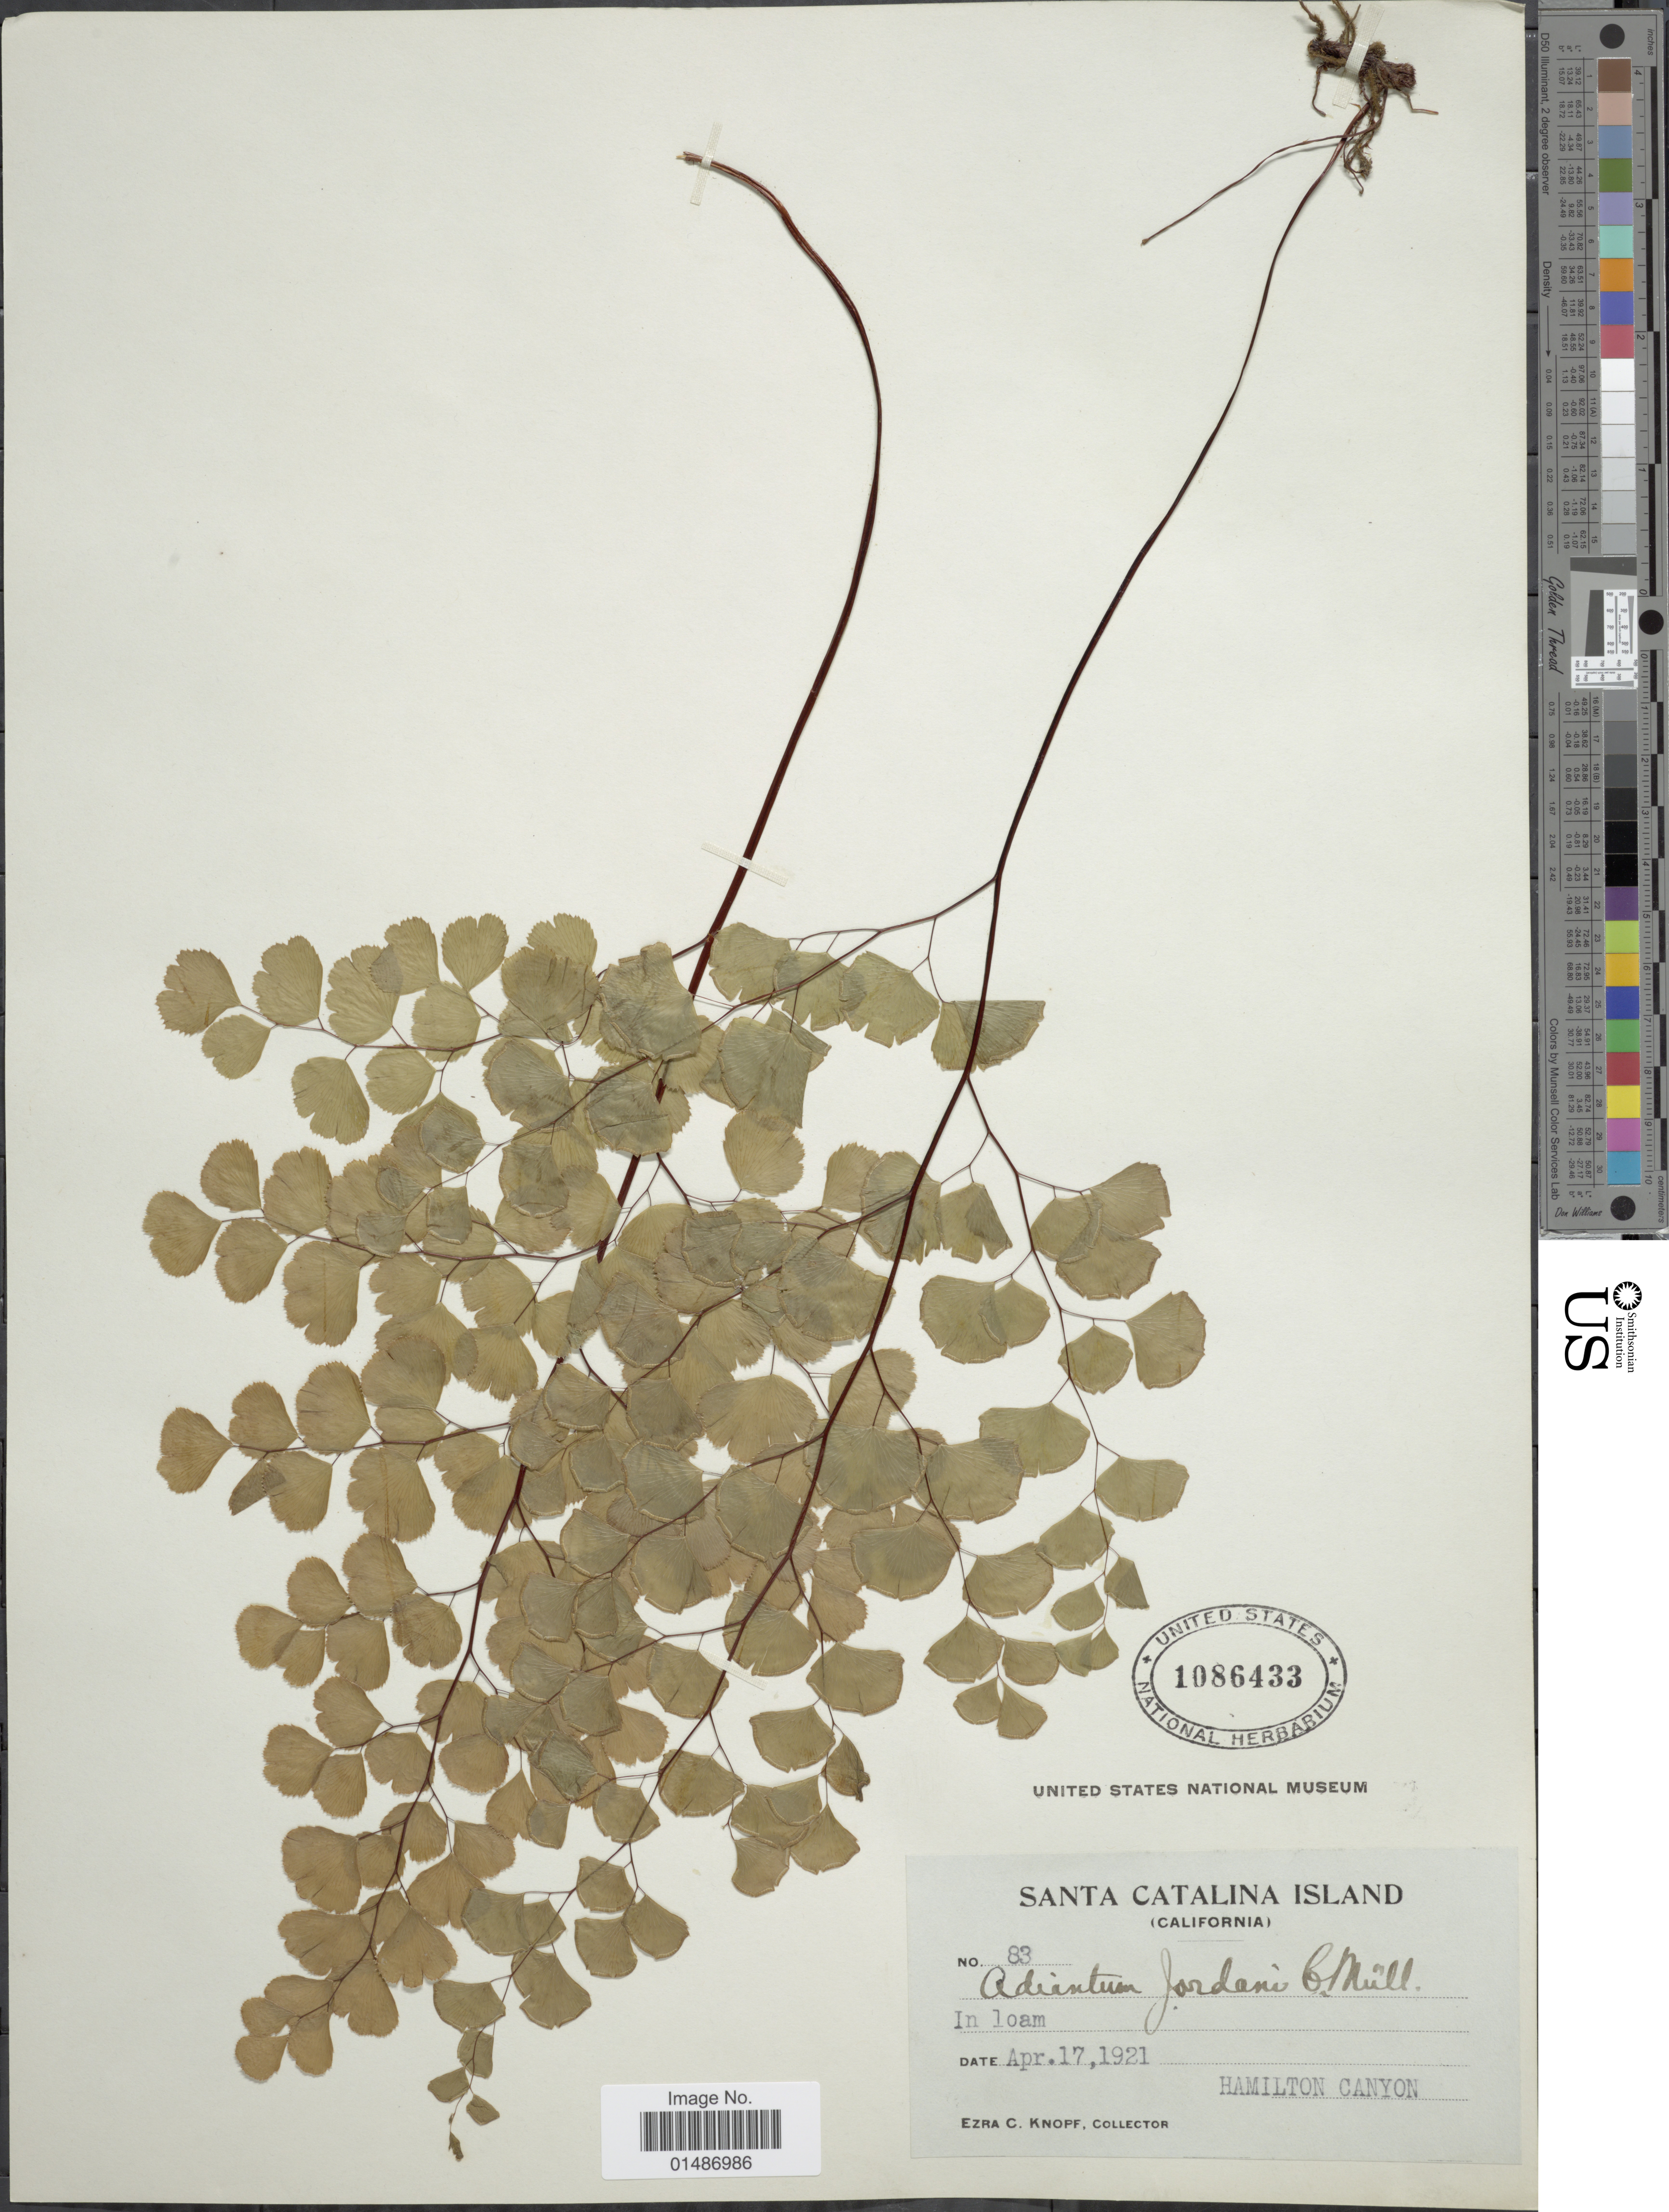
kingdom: Plantae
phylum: Tracheophyta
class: Polypodiopsida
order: Polypodiales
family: Pteridaceae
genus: Adiantum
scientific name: Adiantum jordanii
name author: C.H. Mull.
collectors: E. Knopf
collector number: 83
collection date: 1921-04-17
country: United States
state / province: California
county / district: Los Angeles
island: Santa Catalina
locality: Santa Catalina Island. Hamilton Canyon.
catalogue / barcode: US 1086433